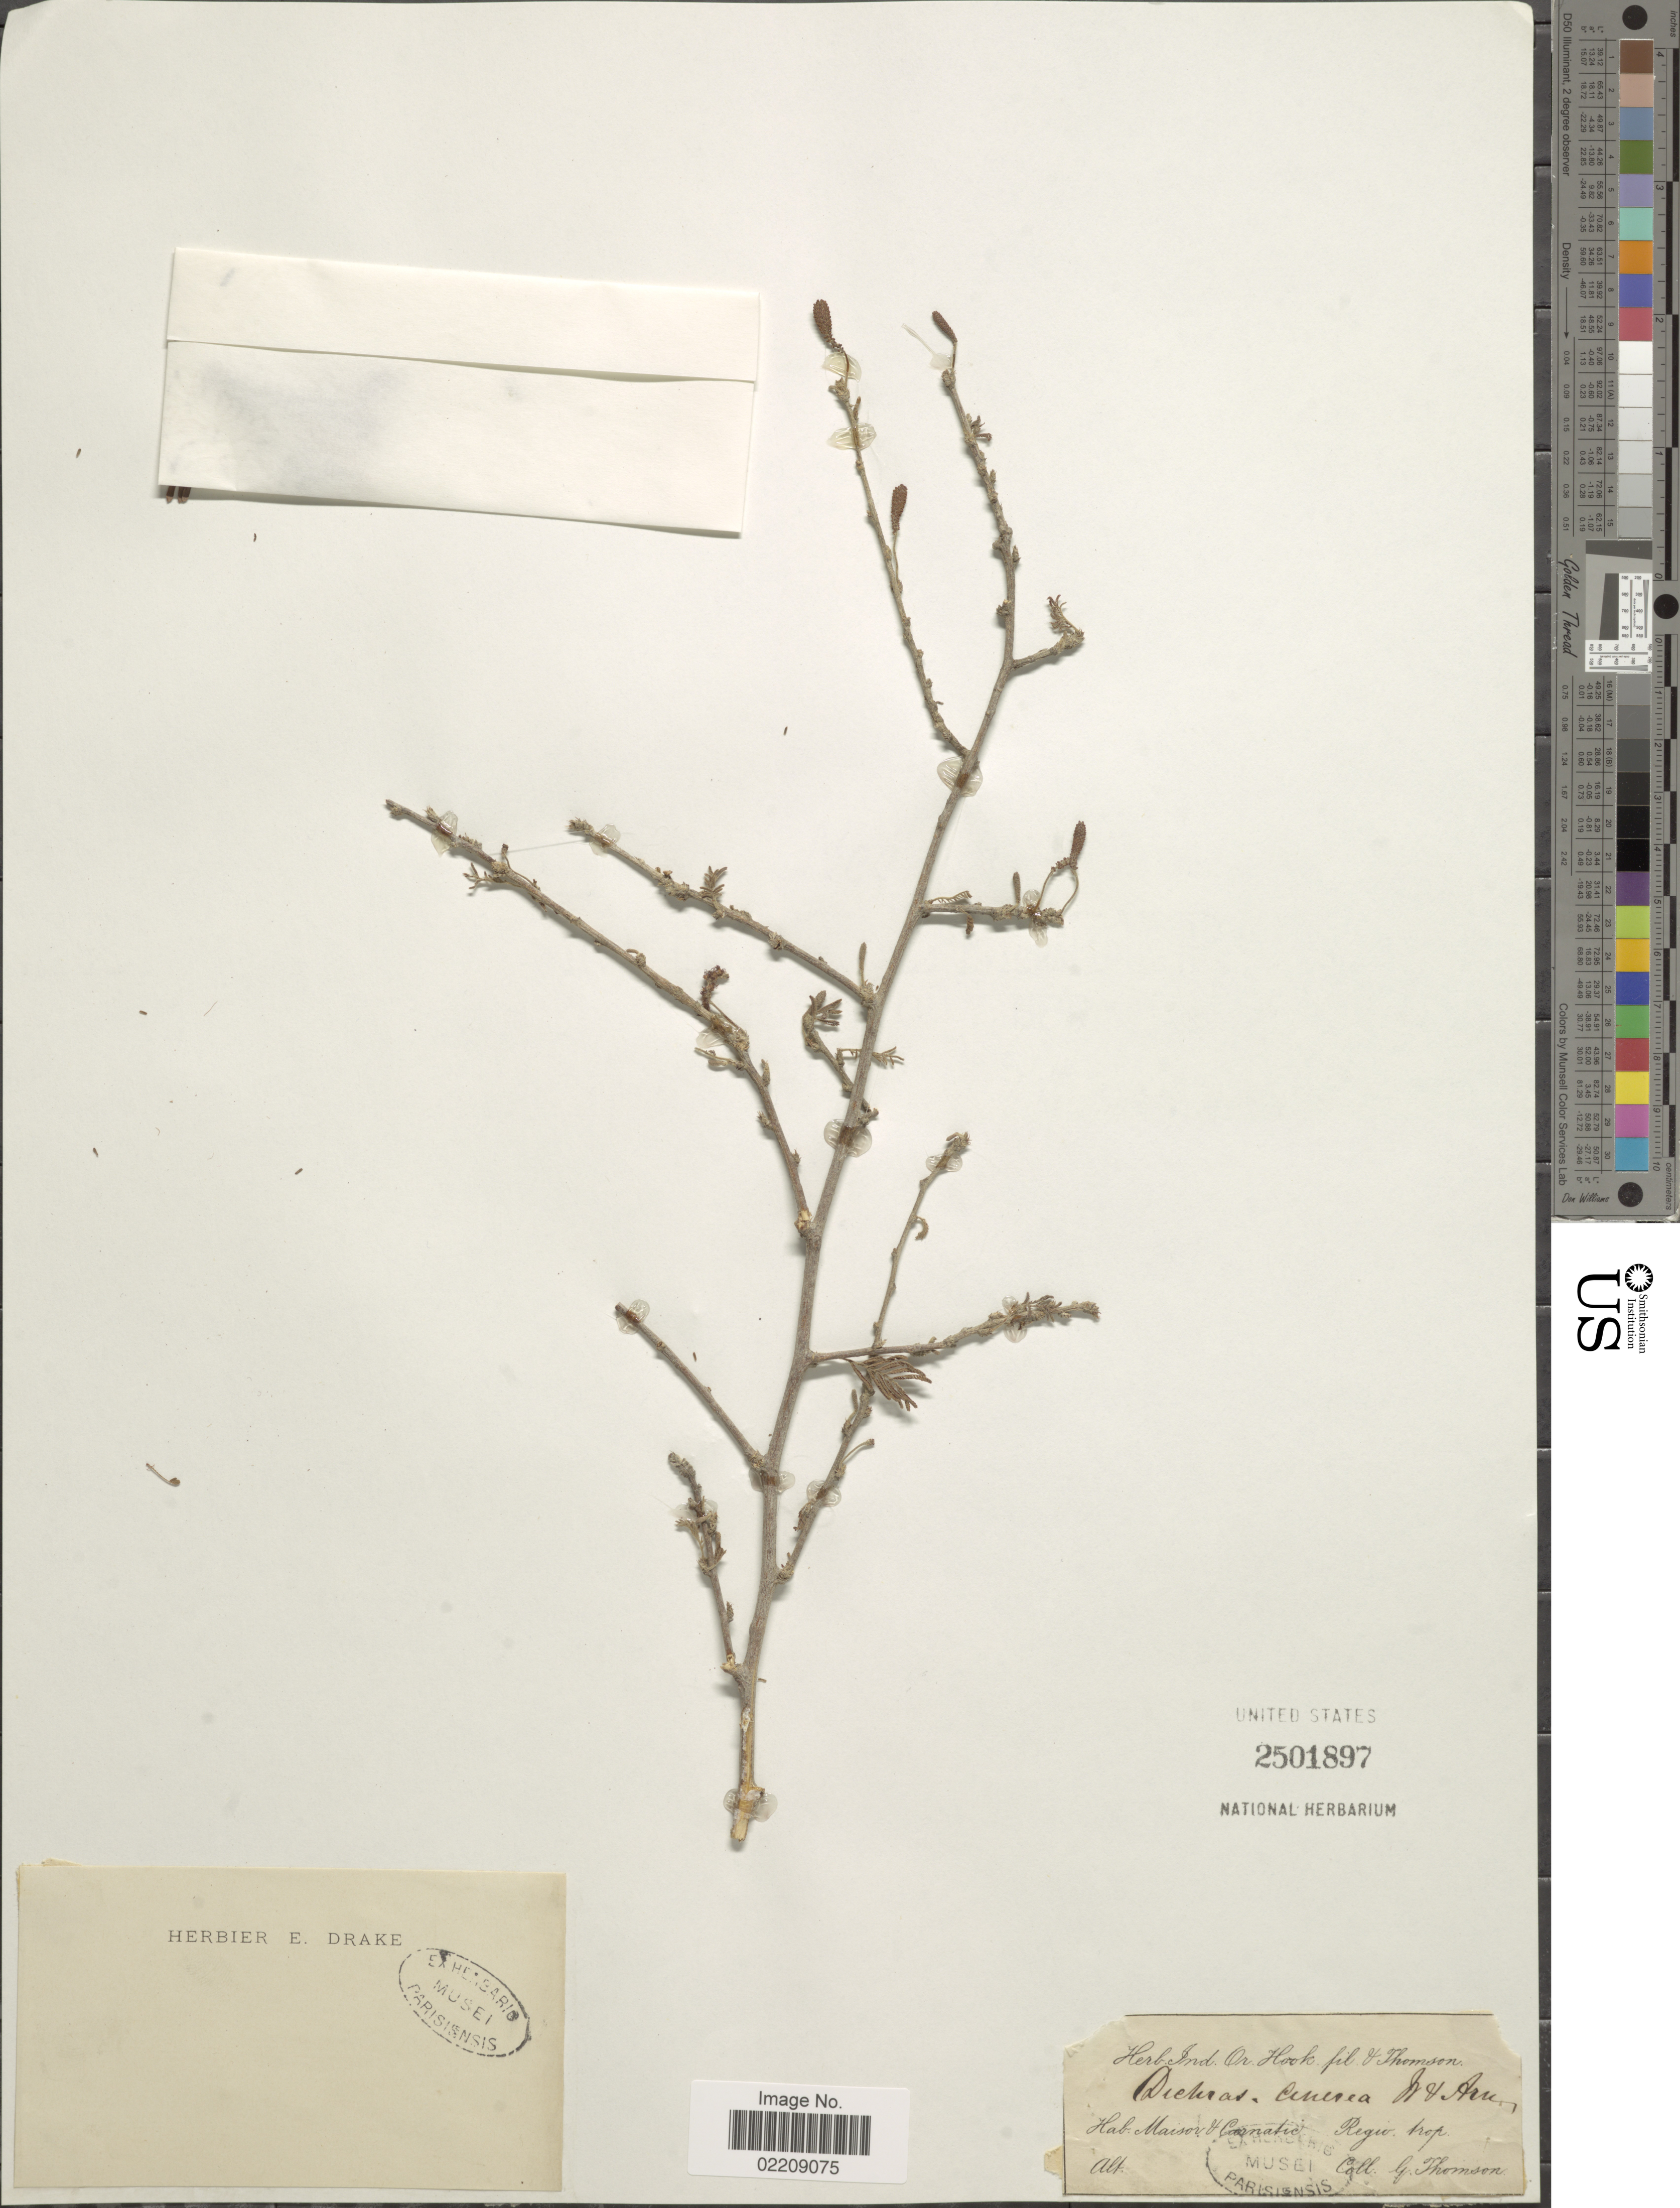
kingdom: Plantae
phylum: Tracheophyta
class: Magnoliopsida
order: Fabales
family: Fabaceae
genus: Dichrostachys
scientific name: Dichrostachys cinerea R. Vig., nom. illeg.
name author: R. Vig.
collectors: G. Thomson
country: India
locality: Maisor & Carnatic, Regio. trop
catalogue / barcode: US 2501897